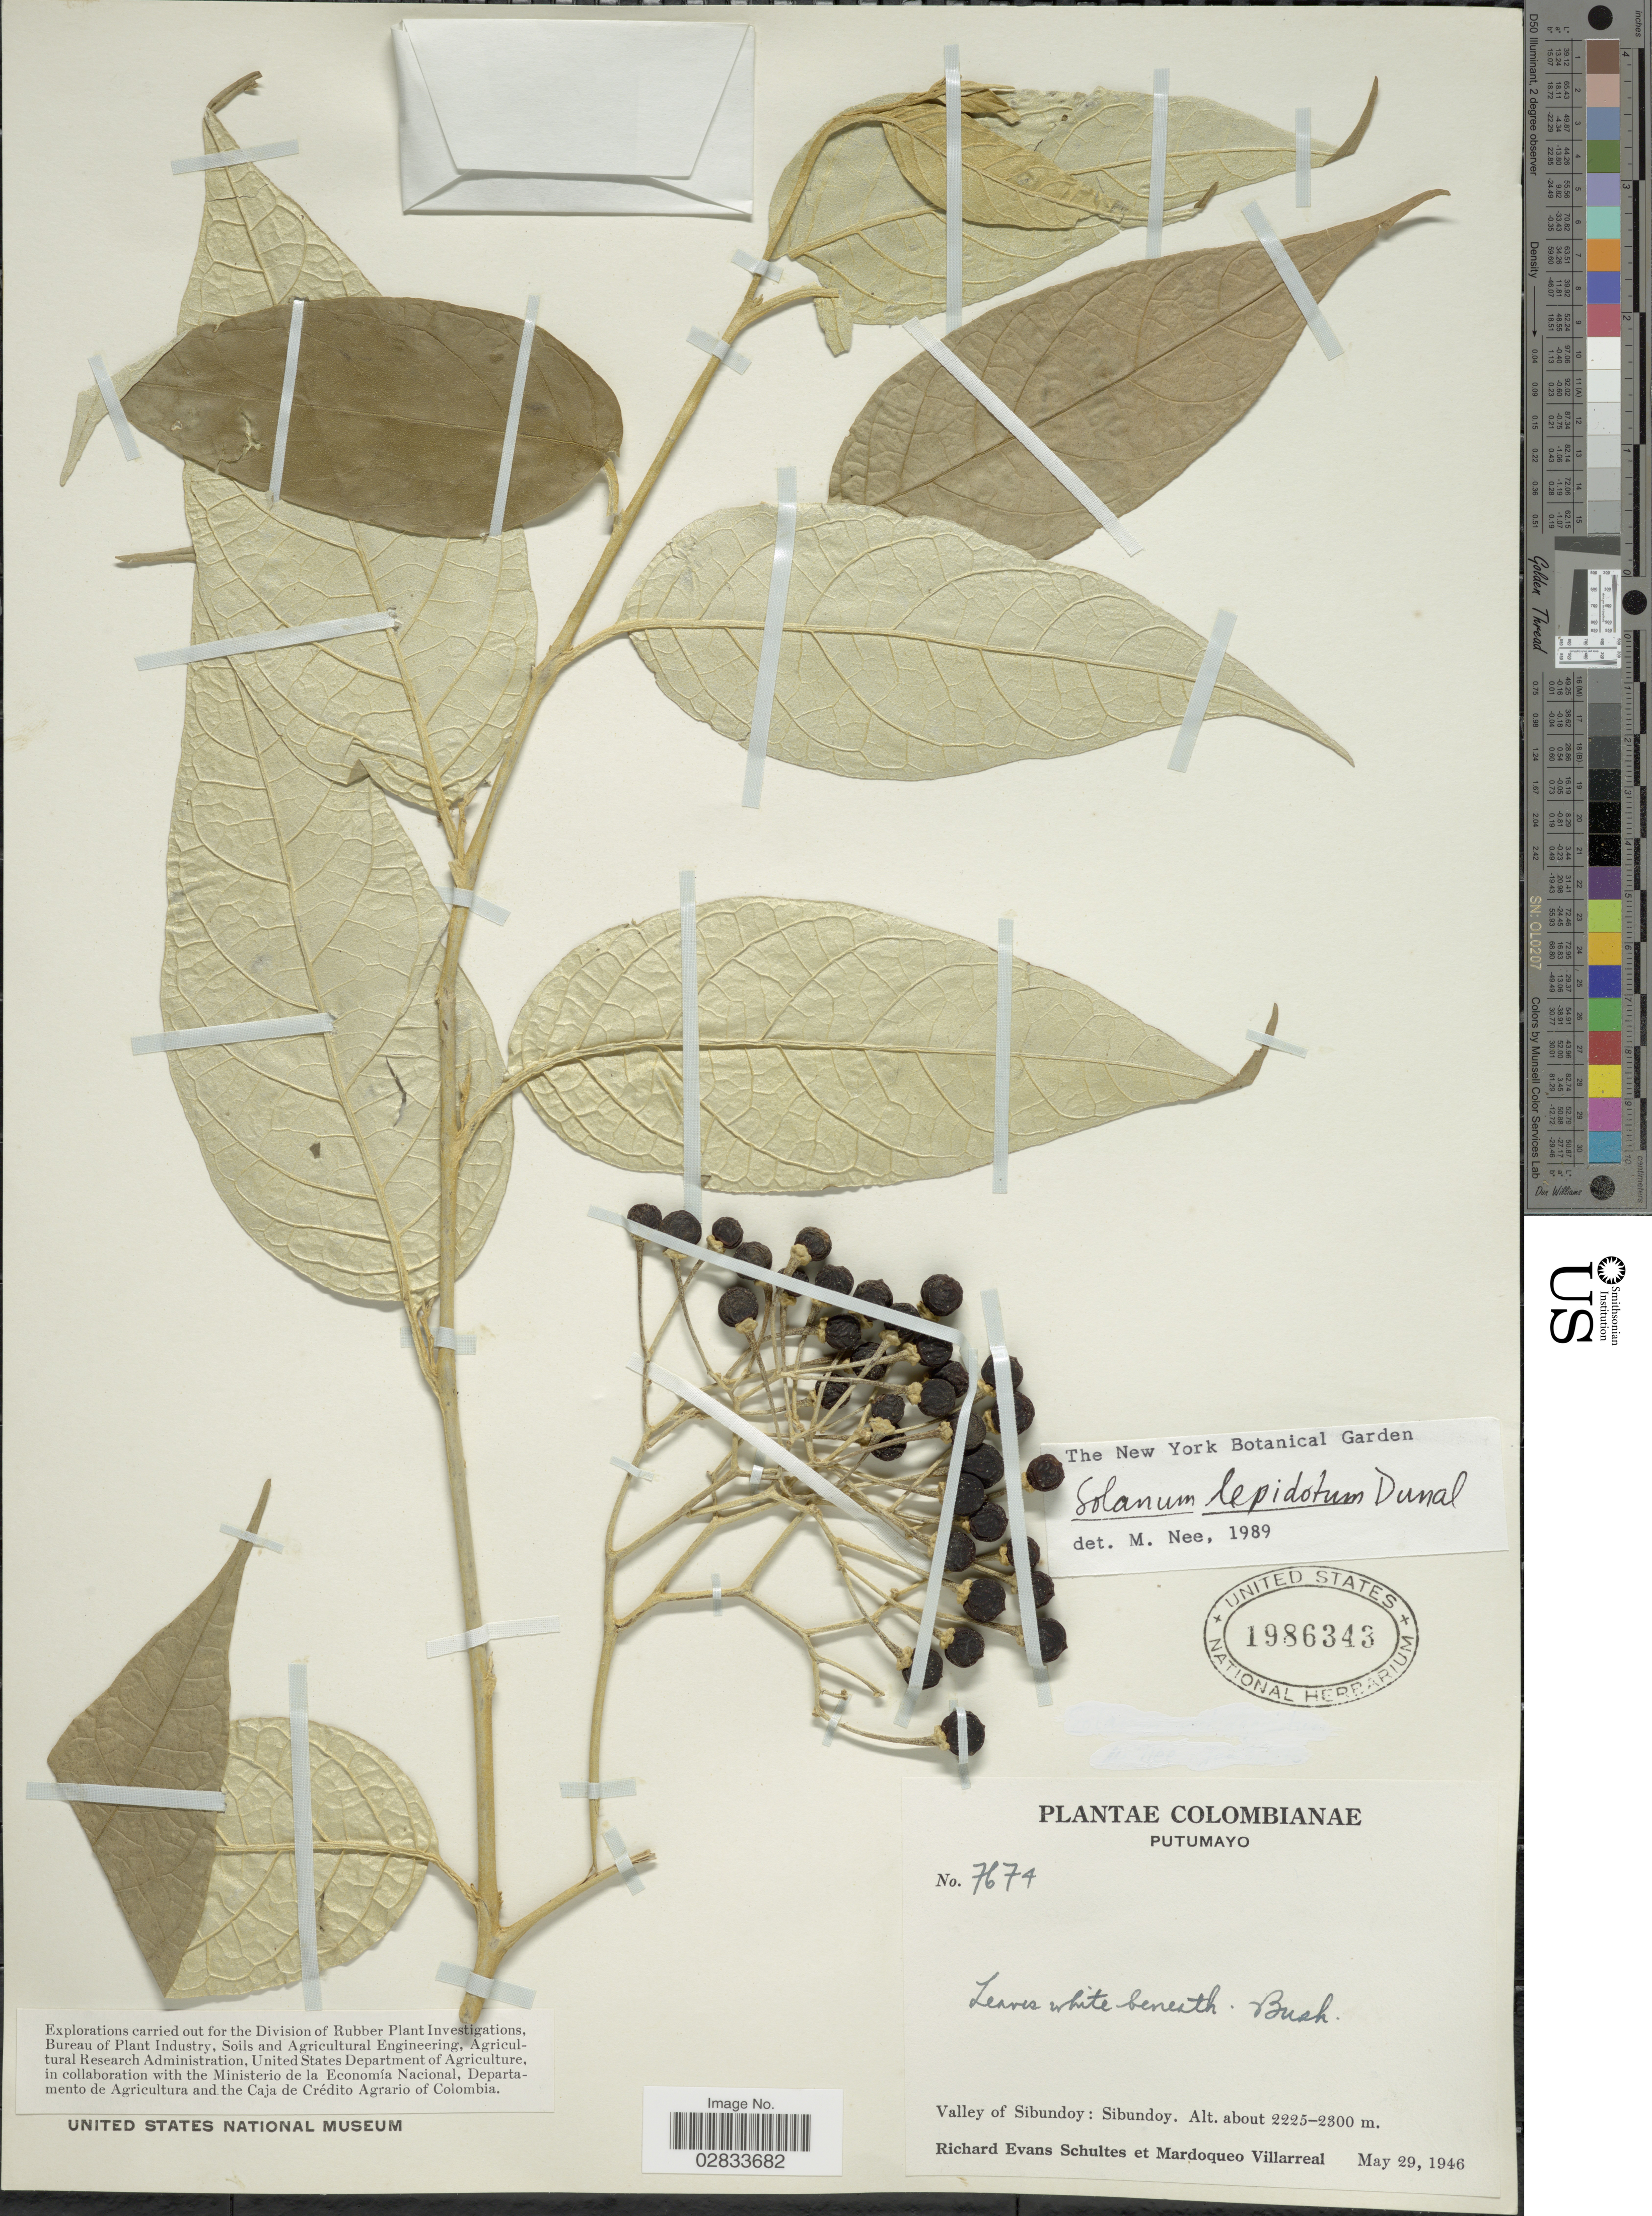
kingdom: Plantae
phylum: Tracheophyta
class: Magnoliopsida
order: Solanales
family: Solanaceae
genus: Solanum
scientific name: Solanum lepidotum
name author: Humb. & Bonpl. ex Dunal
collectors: R. E. Schultes & M. Villarreal V.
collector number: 7674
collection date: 1946-05-29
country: Colombia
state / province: Putumayo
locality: Valley of Sibundoy: Sibundoy.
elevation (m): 2225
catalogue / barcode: US 1986343